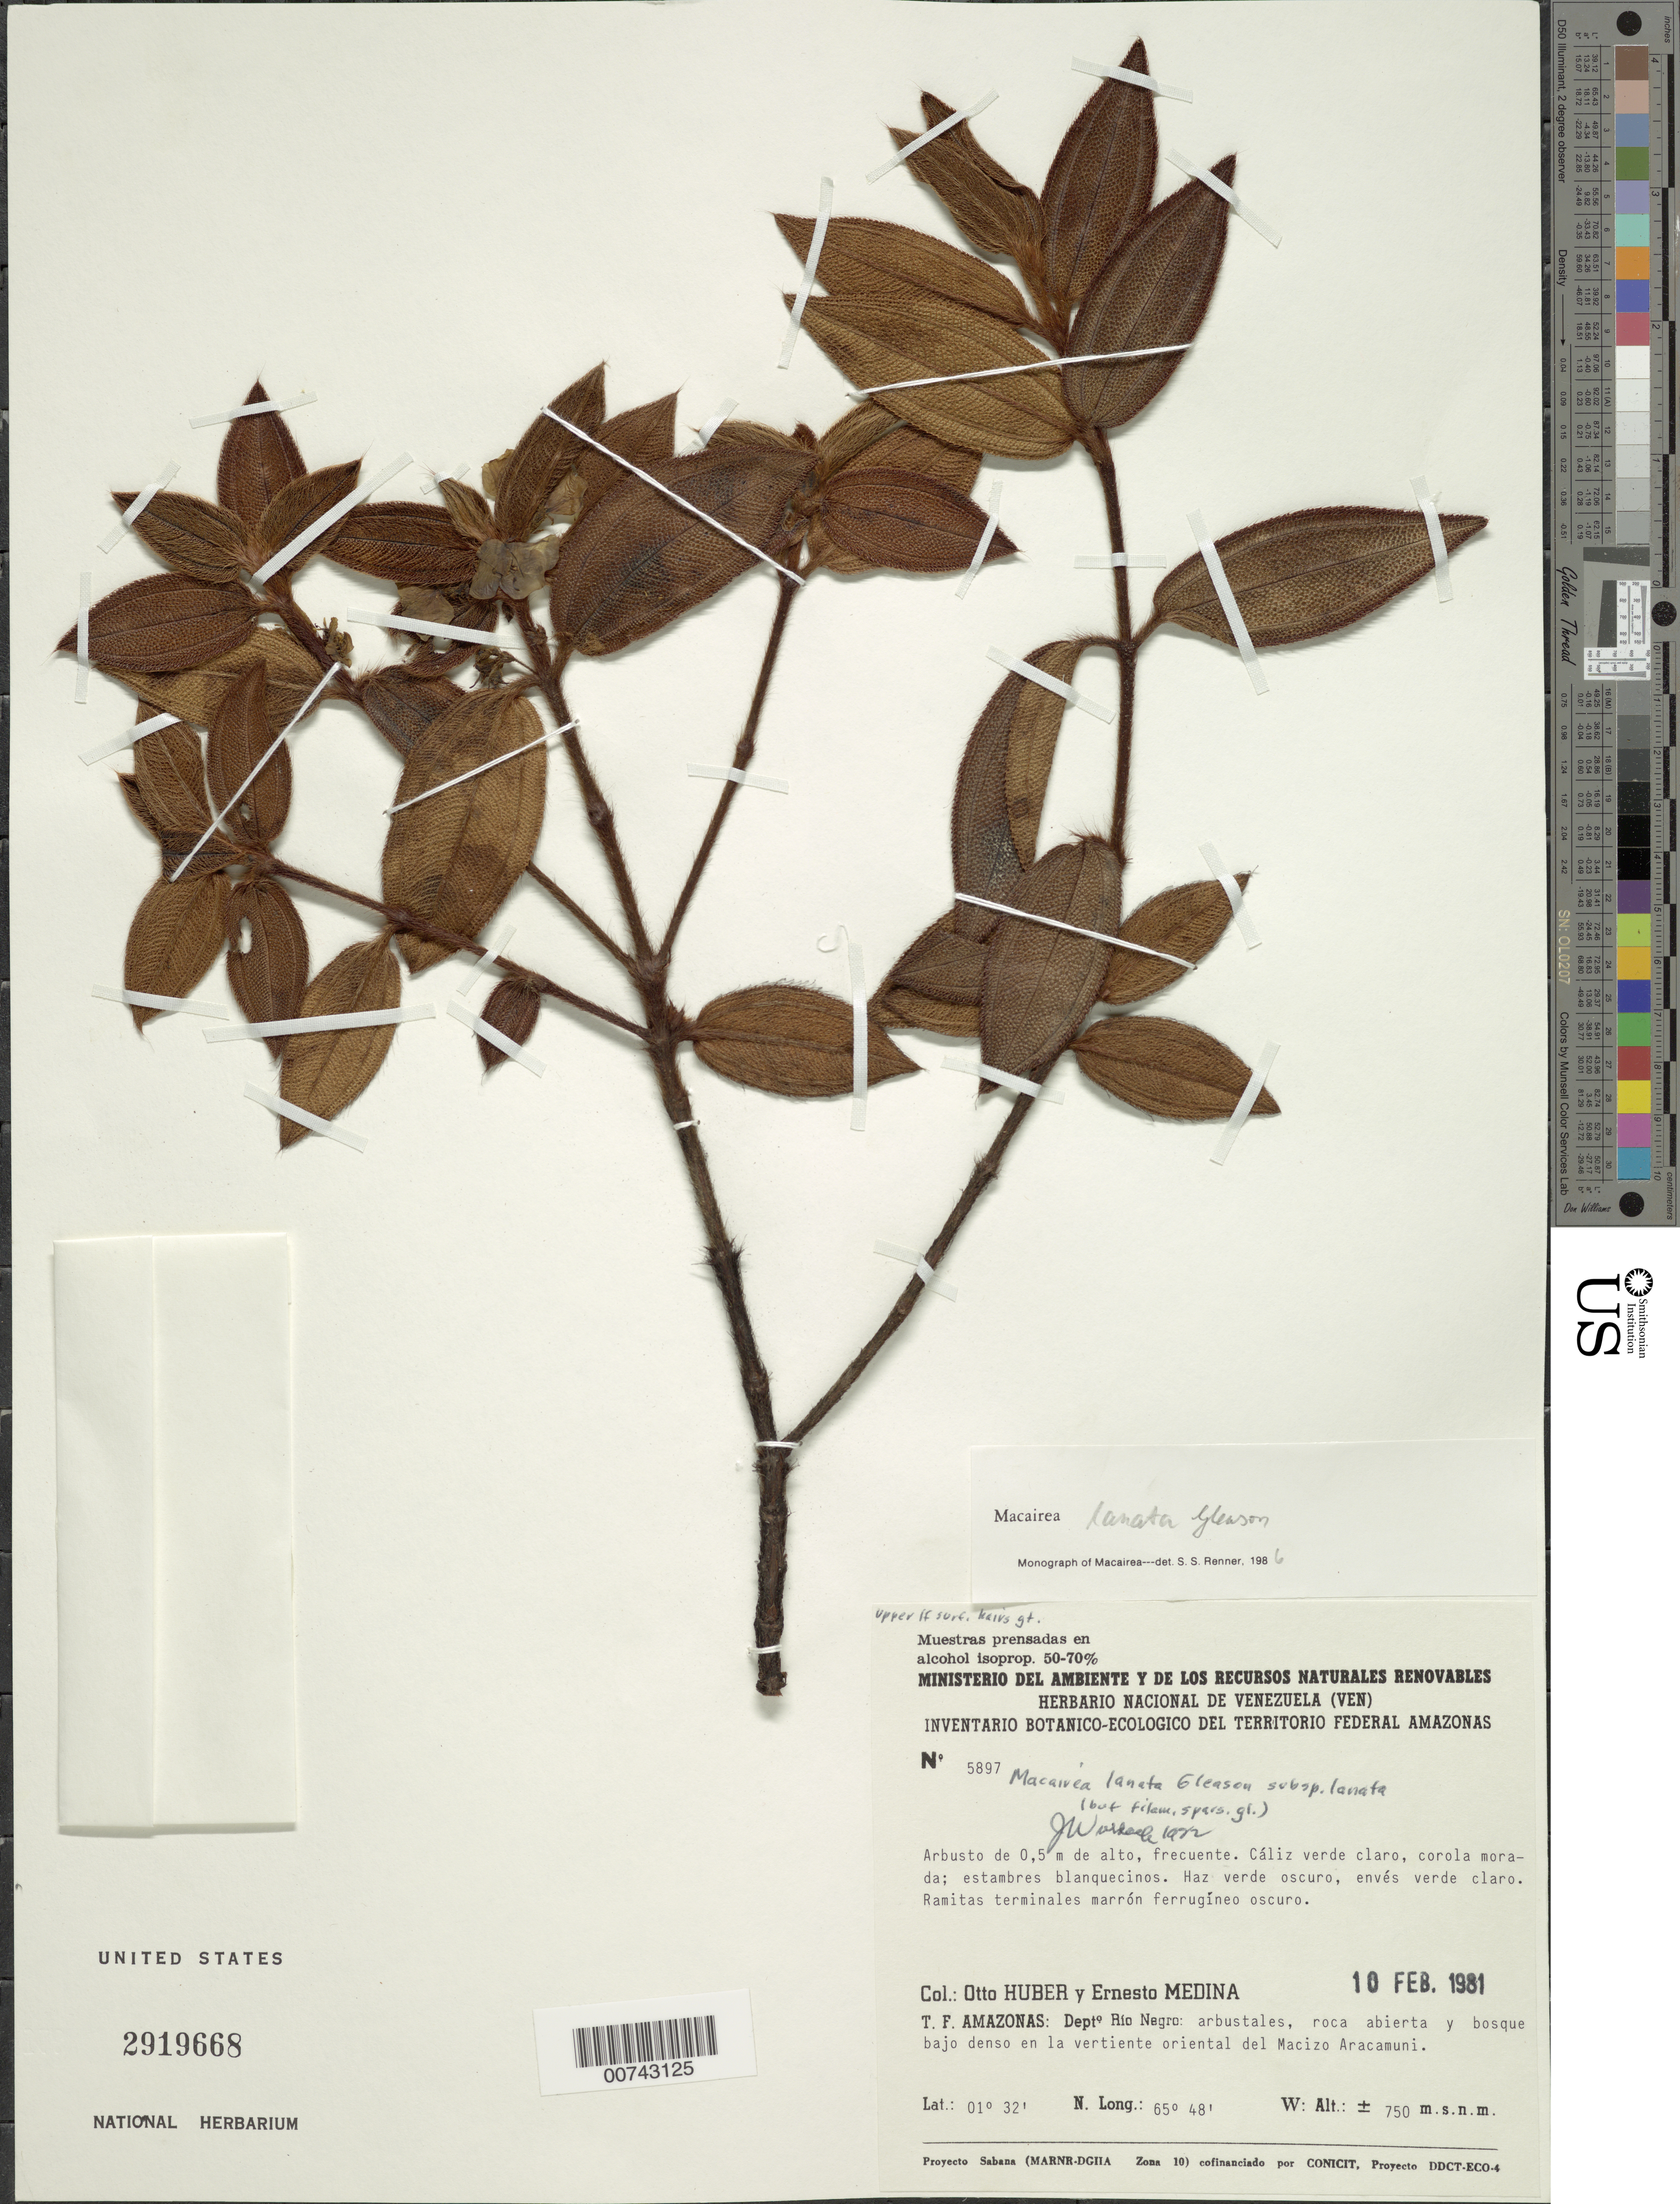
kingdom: Plantae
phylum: Tracheophyta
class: Magnoliopsida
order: Myrtales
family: Melastomataceae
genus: Macairea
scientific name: Macairea lanata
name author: Gleason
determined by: Renner, S. S.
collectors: O. Huber & E. Medina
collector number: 5897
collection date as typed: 10-Feb-81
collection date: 1981-02-10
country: Venezuela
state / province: Amazonas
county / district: Río Negro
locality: Macizo Aracamuni, E slope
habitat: Arbustales, roca abierta y bosque bajo denso en la vertiente oriental del Macizo Aracamuni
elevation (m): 750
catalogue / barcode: US 2919668